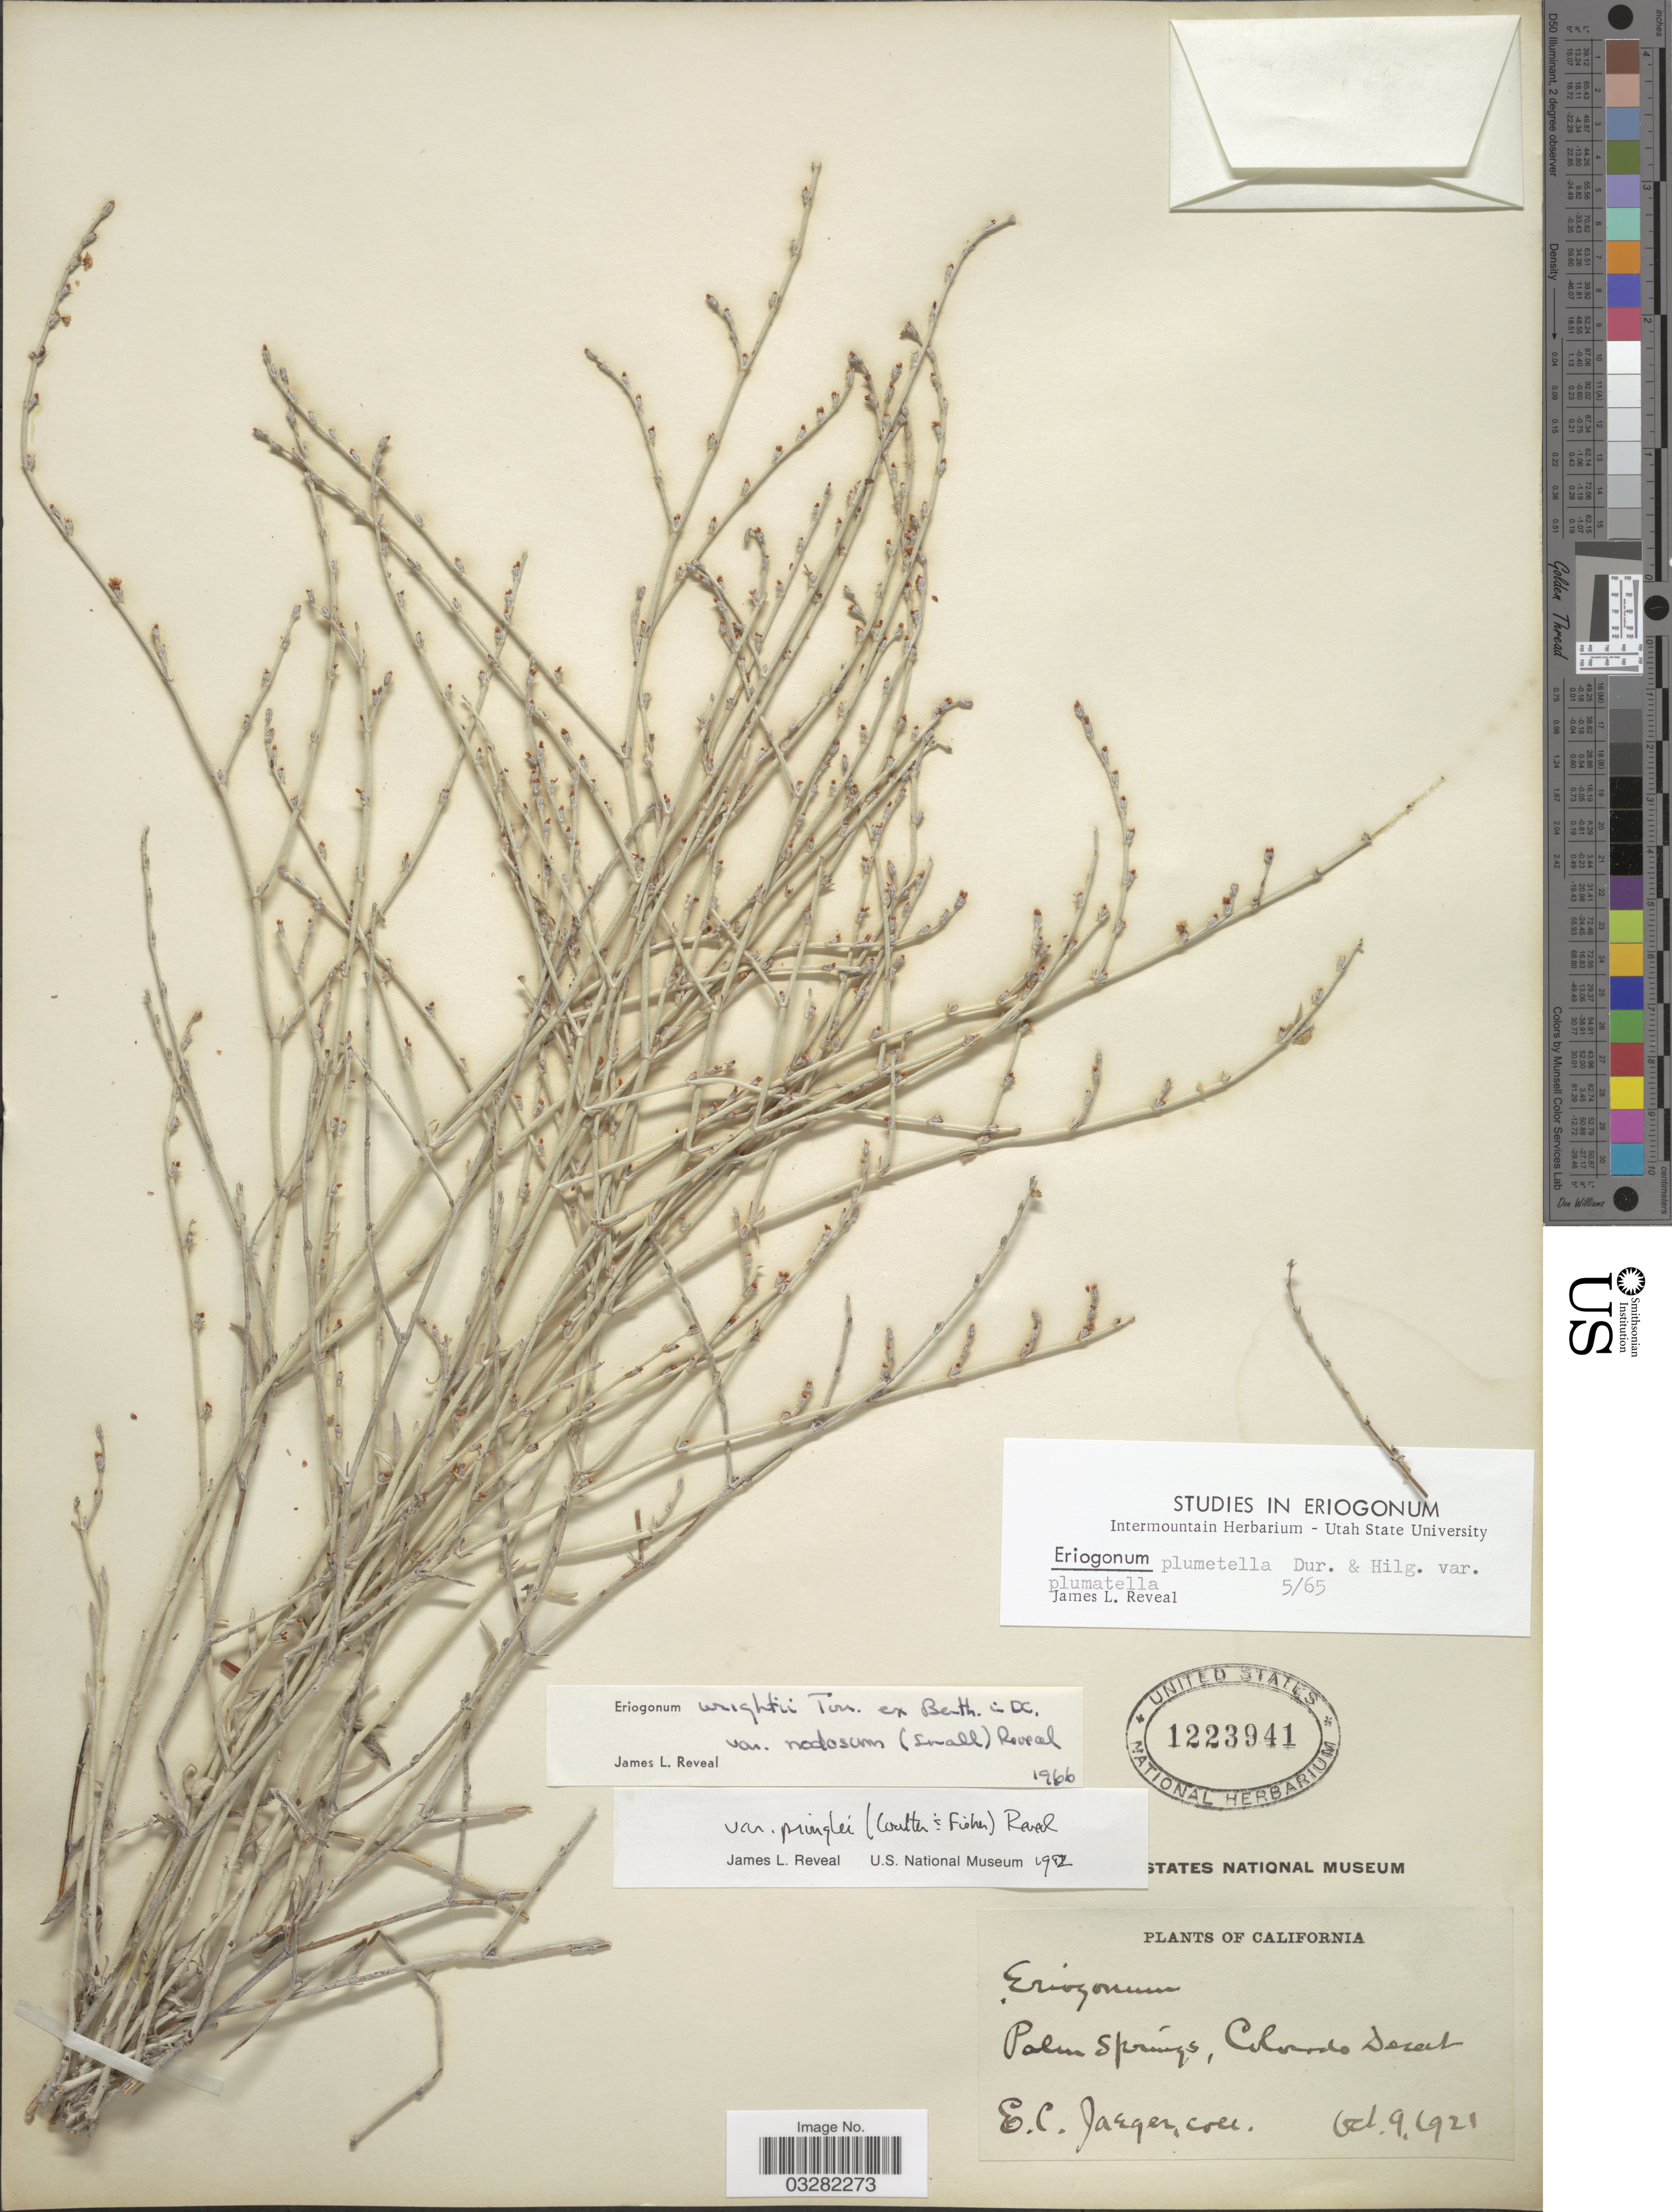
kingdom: Plantae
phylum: Tracheophyta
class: Magnoliopsida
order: Caryophyllales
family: Polygonaceae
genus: Eriogonum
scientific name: Eriogonum wrightii var. pringlei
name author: (J.M. Coult. & Fisher) Reveal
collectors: E. Jaeger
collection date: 1921-10-09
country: United States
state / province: California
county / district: Riverside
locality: Palm Springs, Colorado Desert.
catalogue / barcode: US 1223941